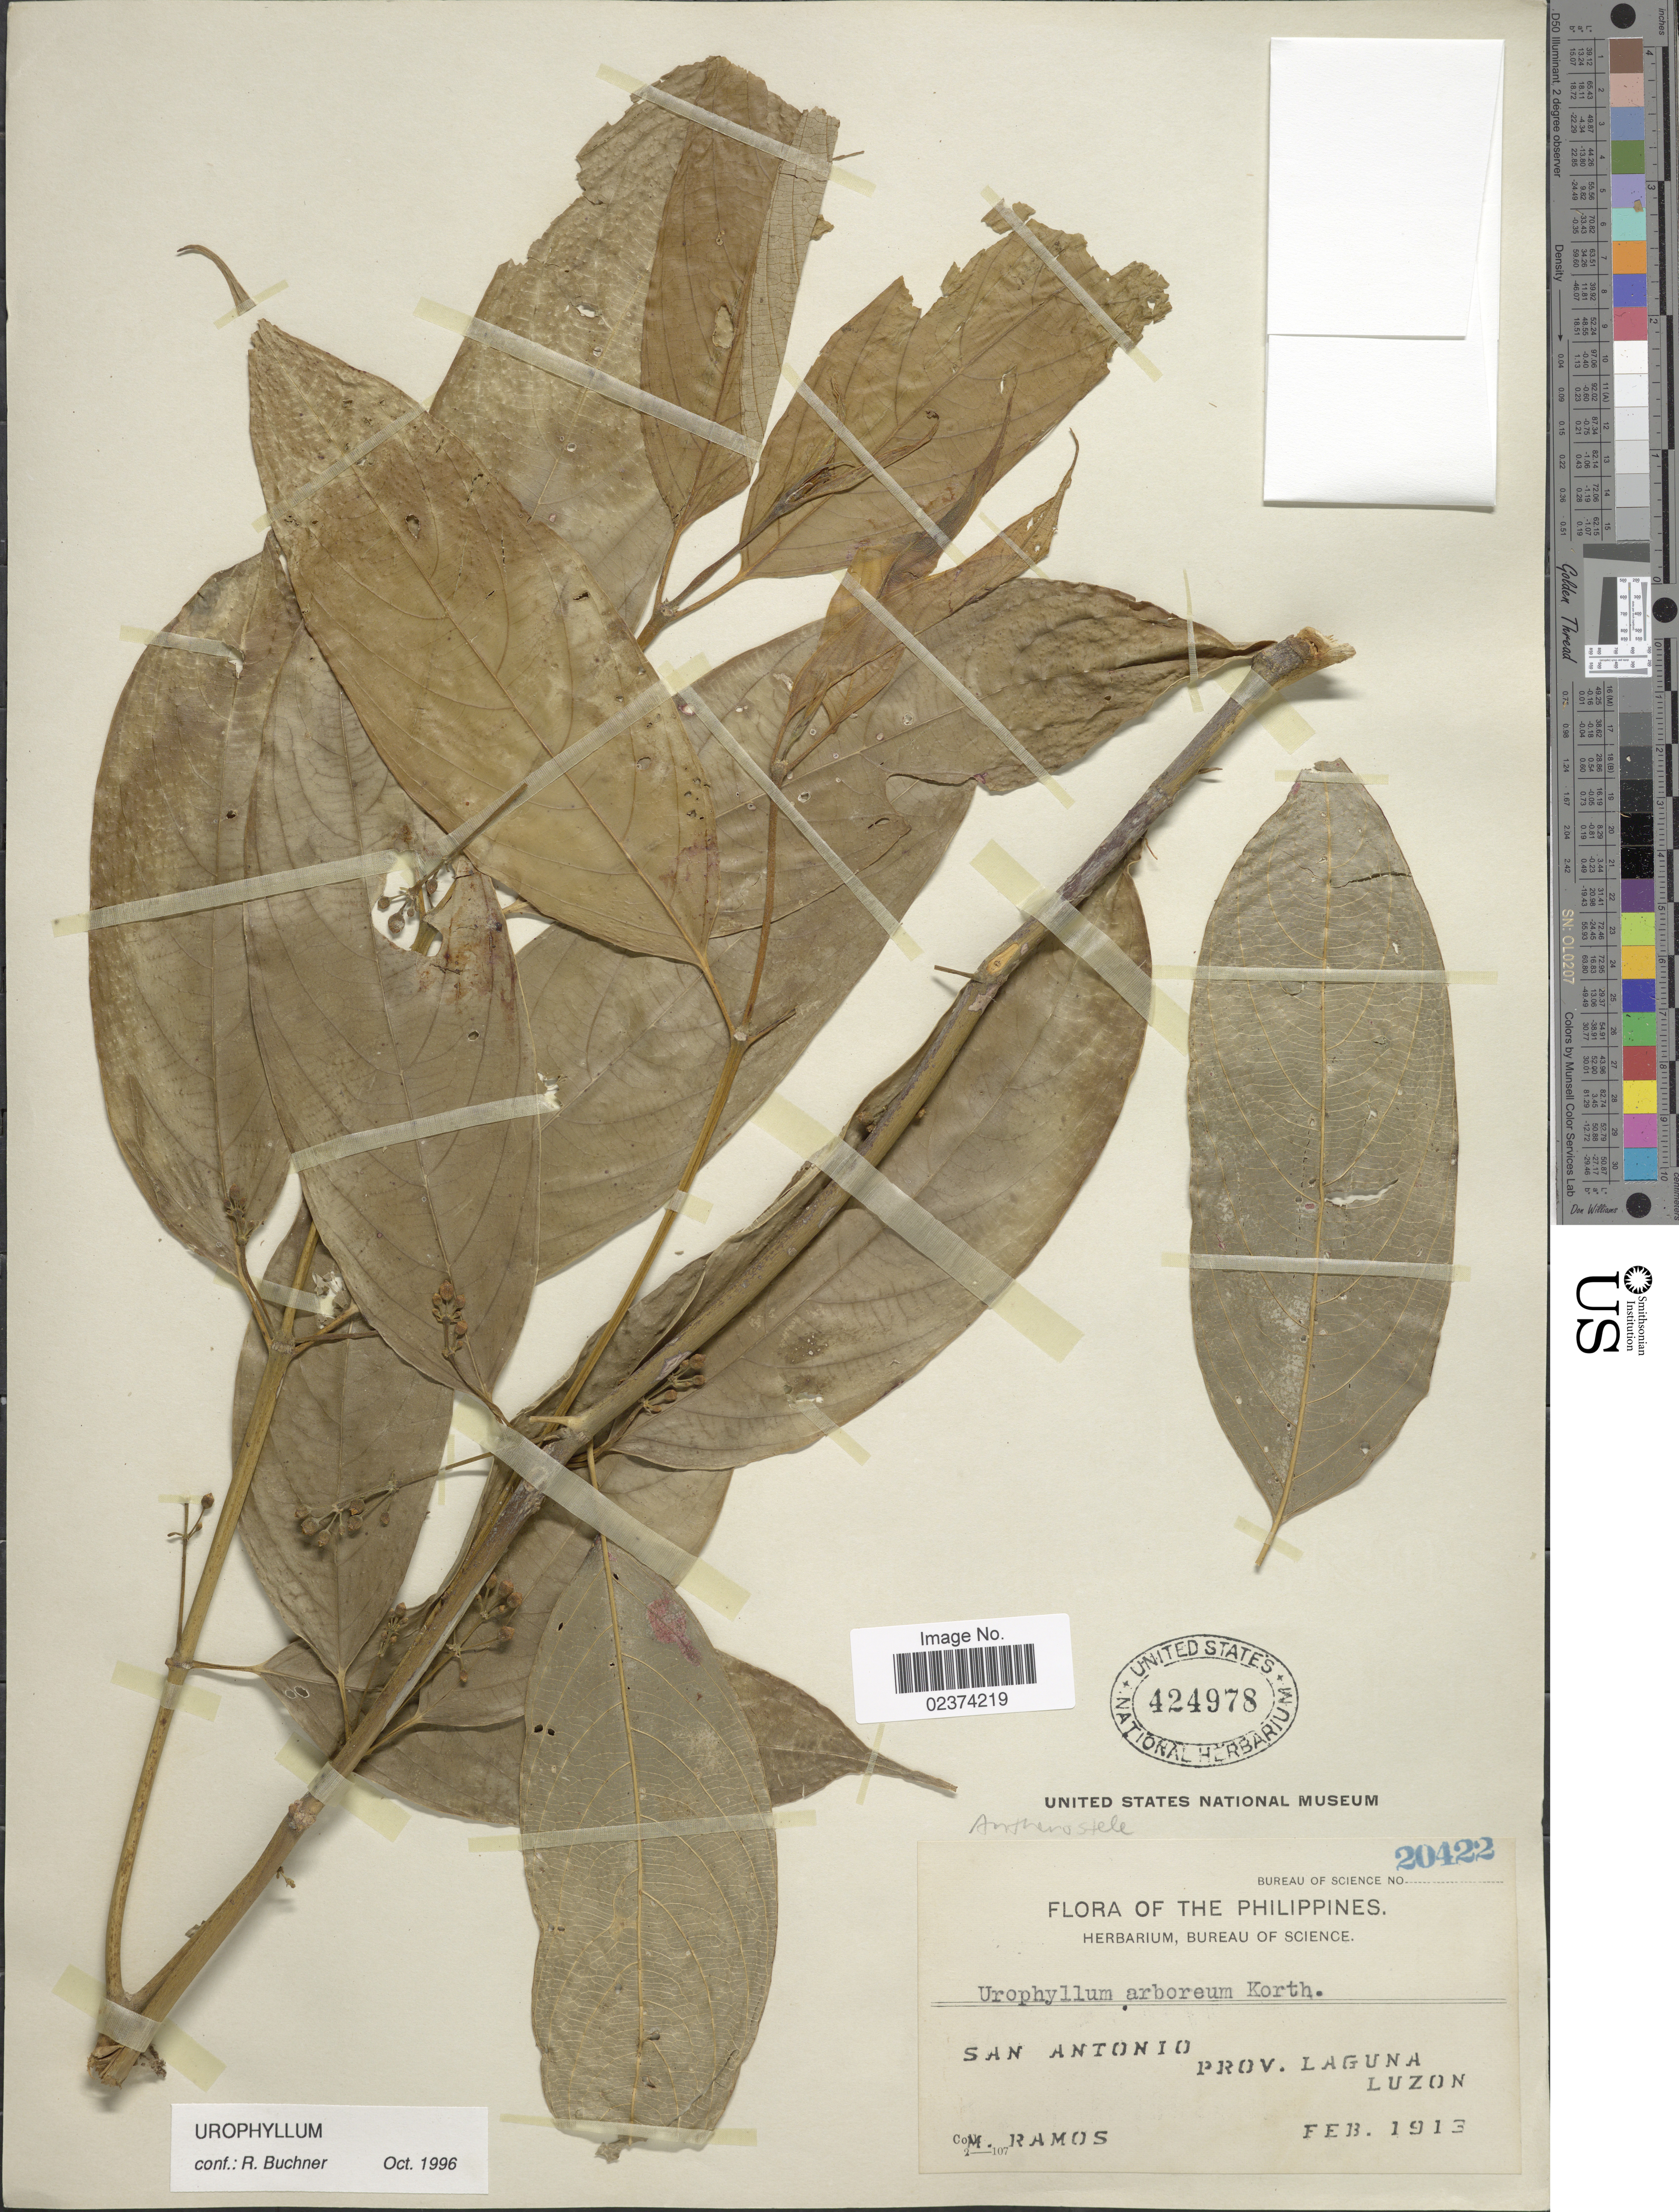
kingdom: Plantae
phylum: Tracheophyta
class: Magnoliopsida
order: Gentianales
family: Rubiaceae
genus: Urophyllum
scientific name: Urophyllum sp.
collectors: M. Ramos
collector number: Bureau of Science 20422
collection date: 1913-02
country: Philippines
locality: San Antonio, Prov. Laguna, Luzon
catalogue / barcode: US 424978